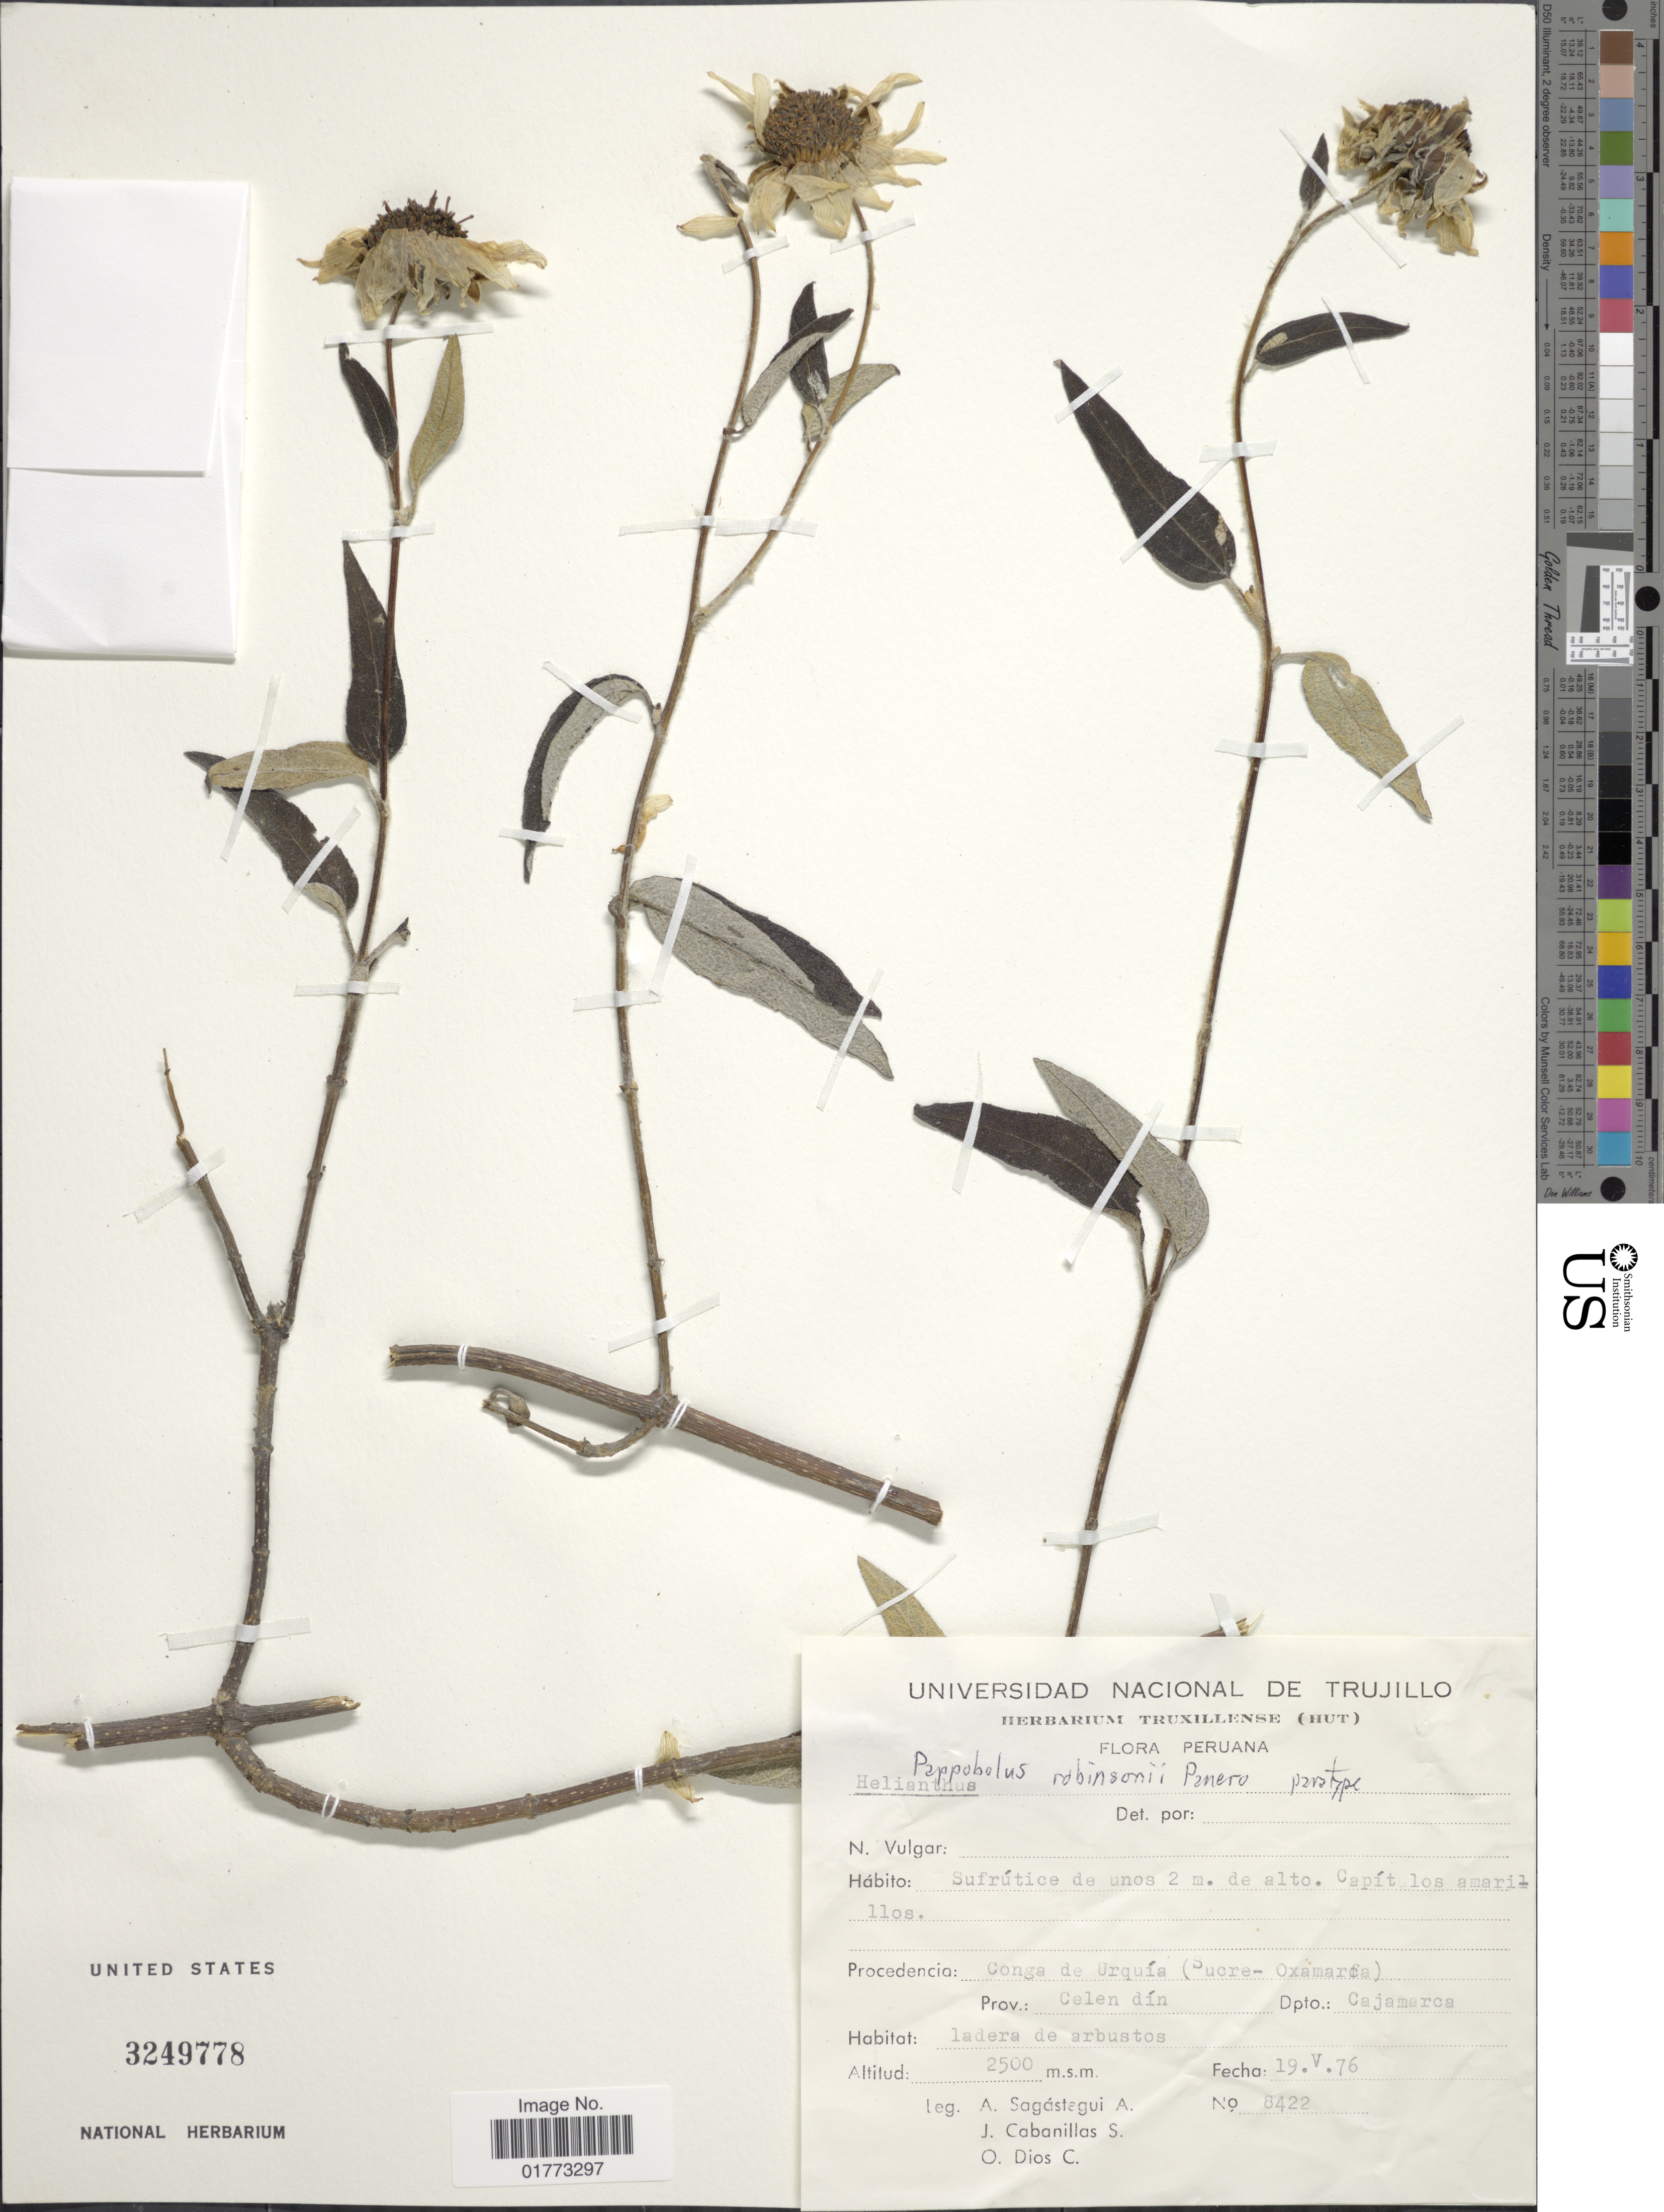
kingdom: Plantae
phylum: Tracheophyta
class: Magnoliopsida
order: Asterales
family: Asteraceae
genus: Pappobolus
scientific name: Pappobolus robinsonii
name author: Panero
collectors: A. Sagástegui A., J. Cabanillas & O. Dios C.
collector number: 8422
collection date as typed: Transcribed d/m/y: 19/5/76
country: Peru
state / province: Cajamarca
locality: Procedencia: Conga de Urquía (Sucre-Oxamarca), Prov.: Celendín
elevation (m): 2500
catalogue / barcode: US 3249778